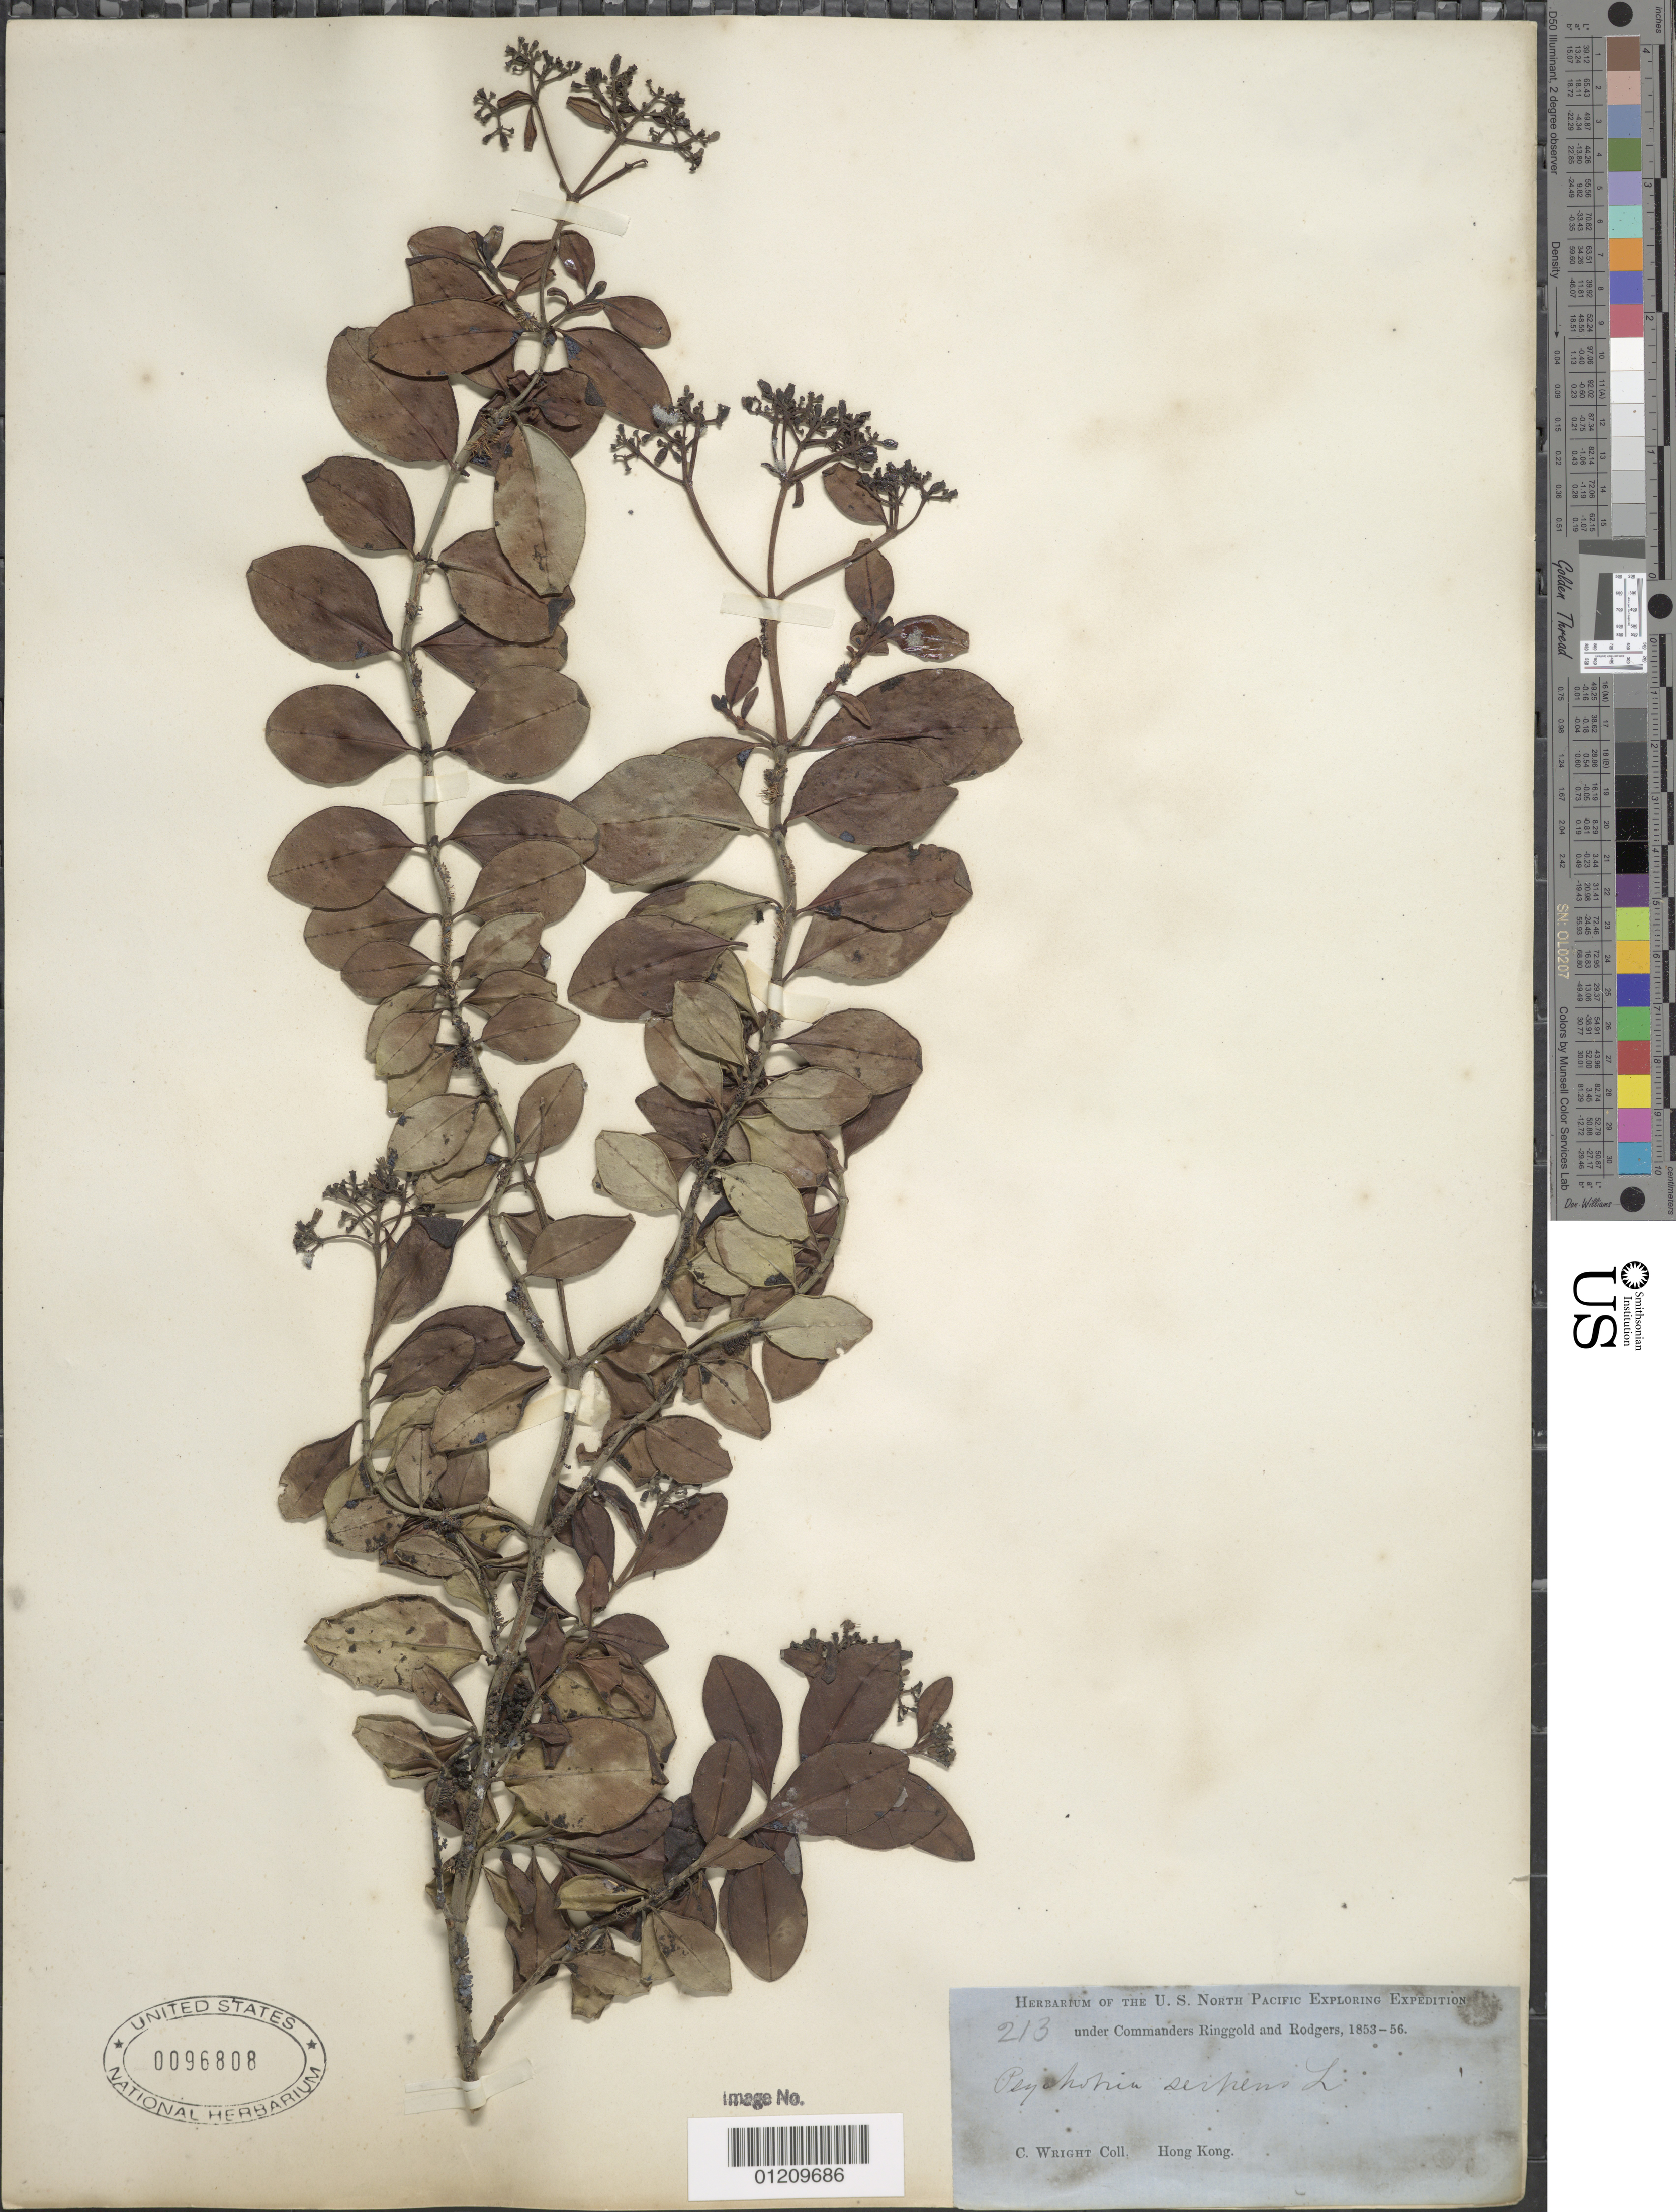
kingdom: Plantae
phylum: Tracheophyta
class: Magnoliopsida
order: Gentianales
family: Rubiaceae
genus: Psychotria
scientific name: Psychotria serpens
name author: L.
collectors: C. Wright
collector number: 213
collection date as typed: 1853 to -- -- 1856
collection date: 1853/1856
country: China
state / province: Hong Kong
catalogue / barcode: US 96808